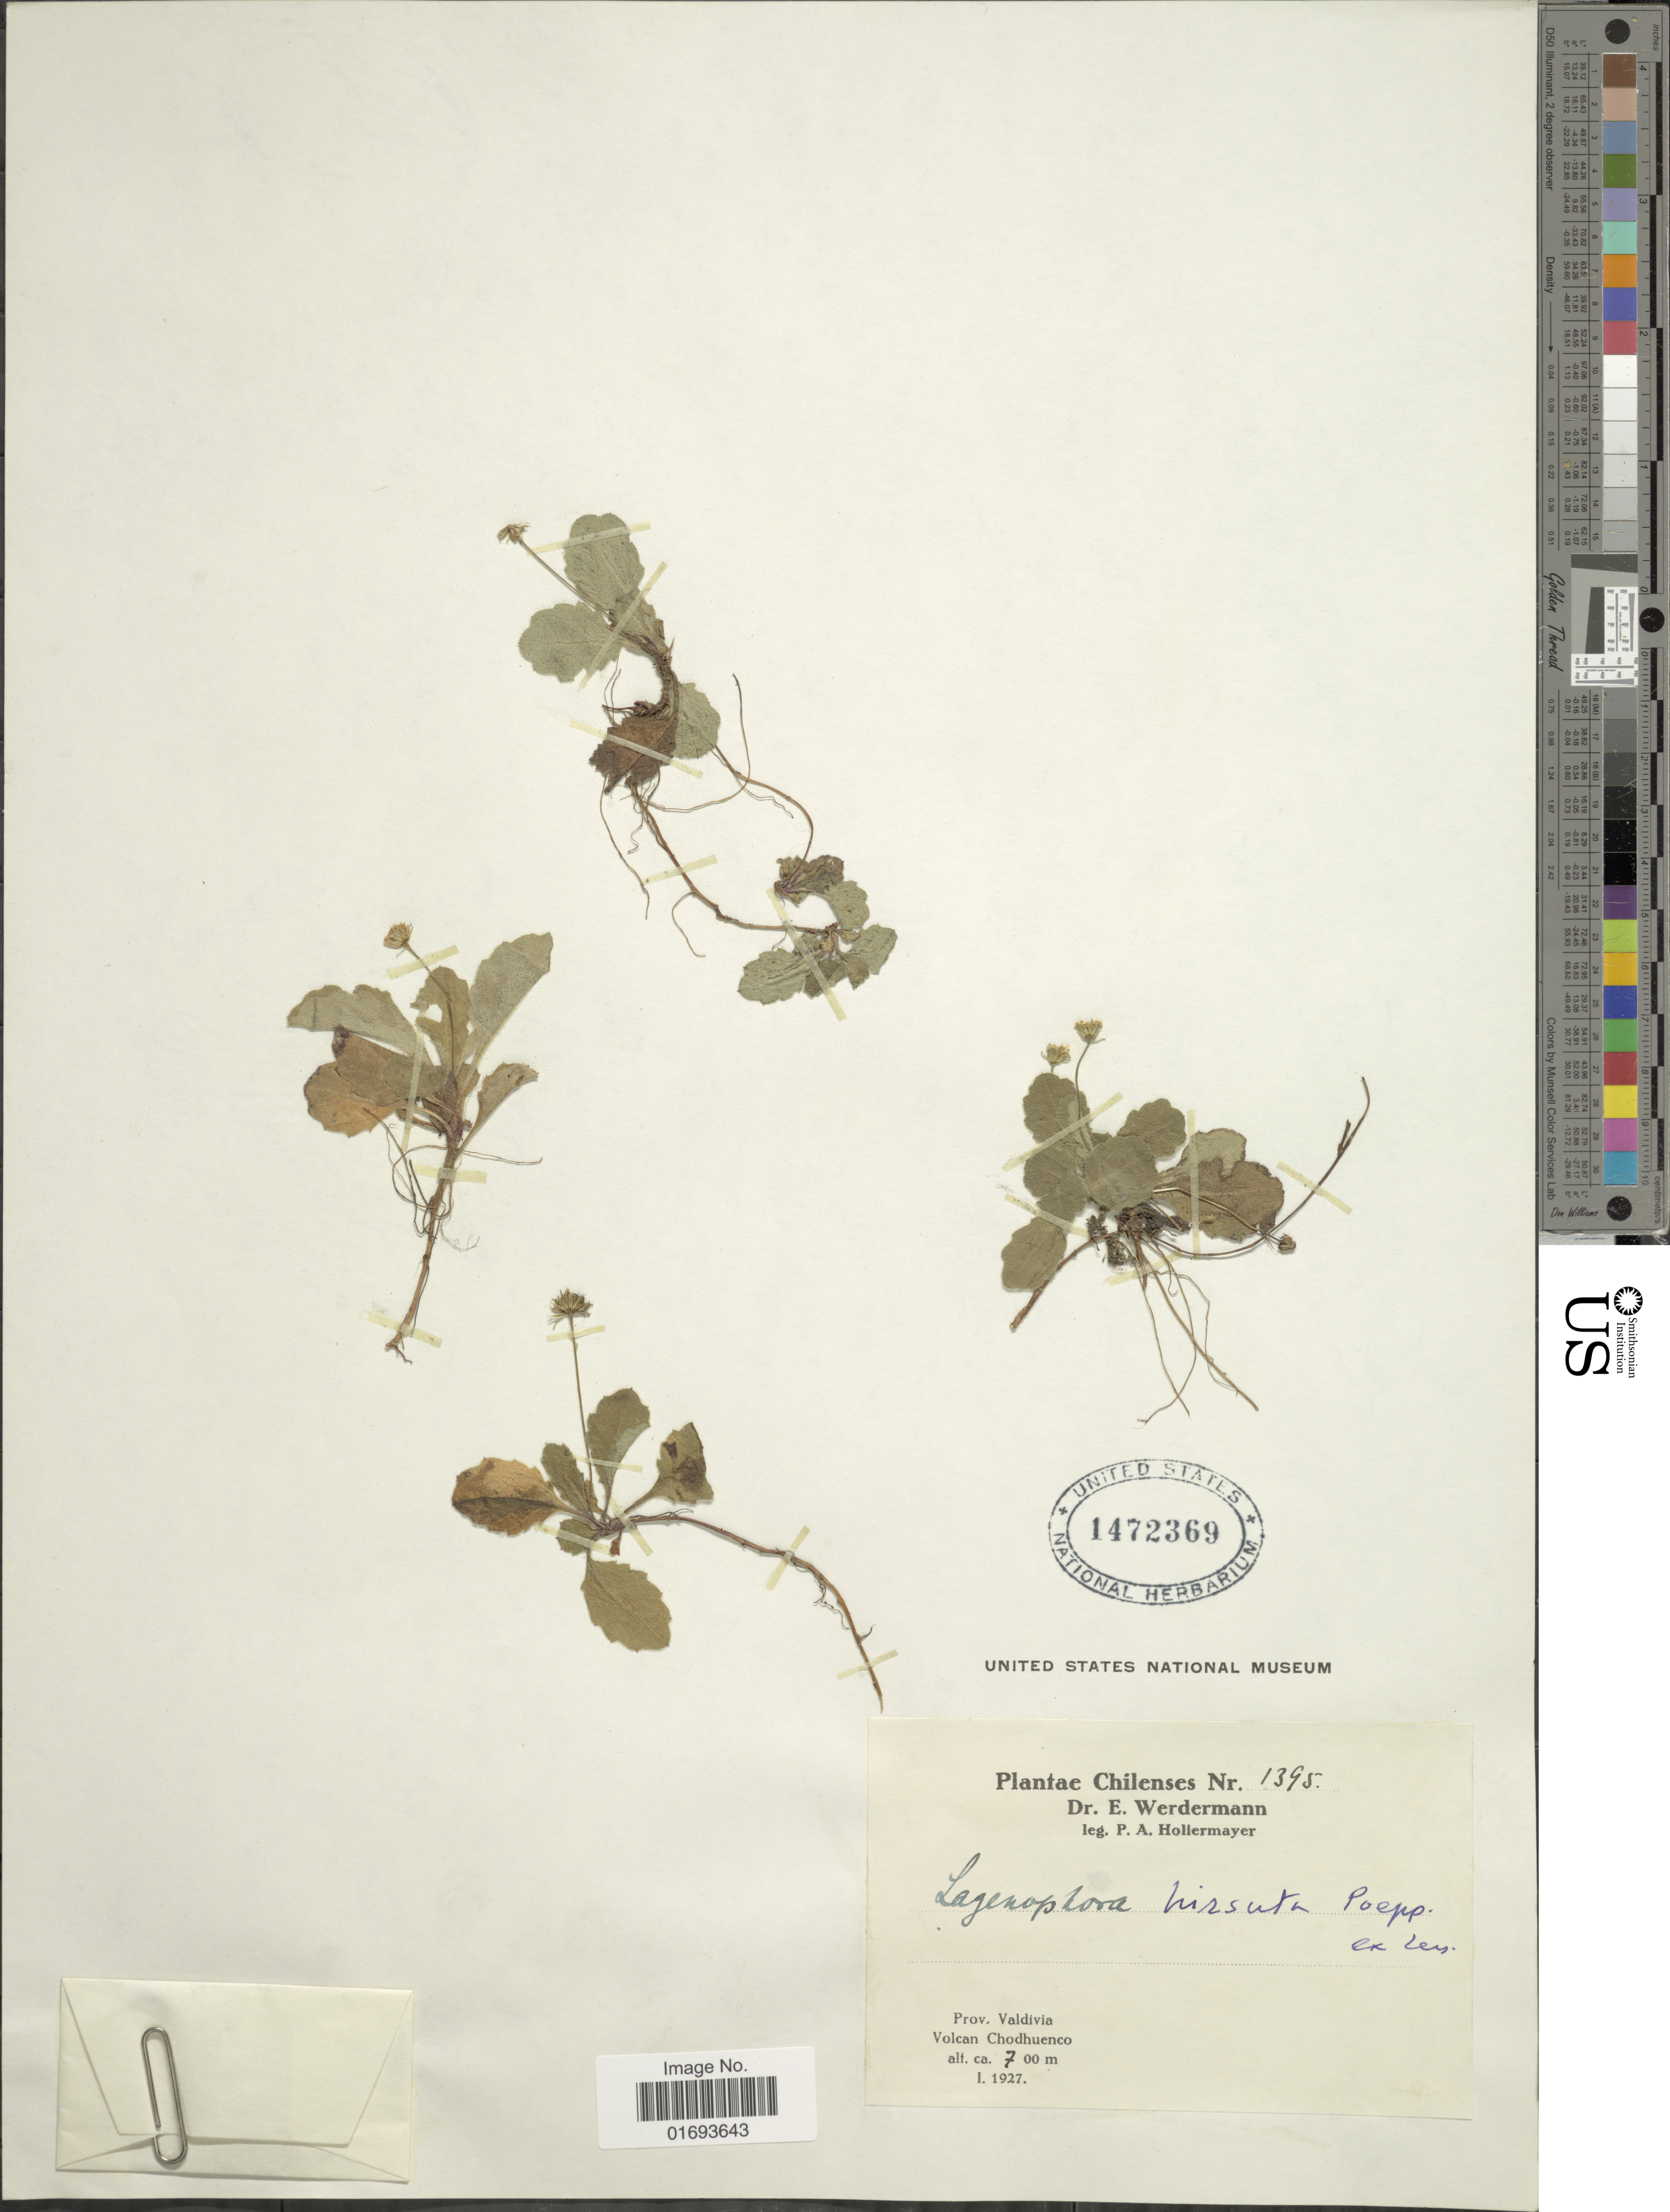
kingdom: Plantae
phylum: Tracheophyta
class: Magnoliopsida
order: Asterales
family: Asteraceae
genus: Lagenophora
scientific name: Lagenophora hirsuta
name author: Poepp. ex Less.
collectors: P. Hollermayer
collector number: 1395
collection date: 1927-01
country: Chile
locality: Prov. Valdivia. Volcan Chodhuenco.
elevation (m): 700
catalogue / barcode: US 1472369